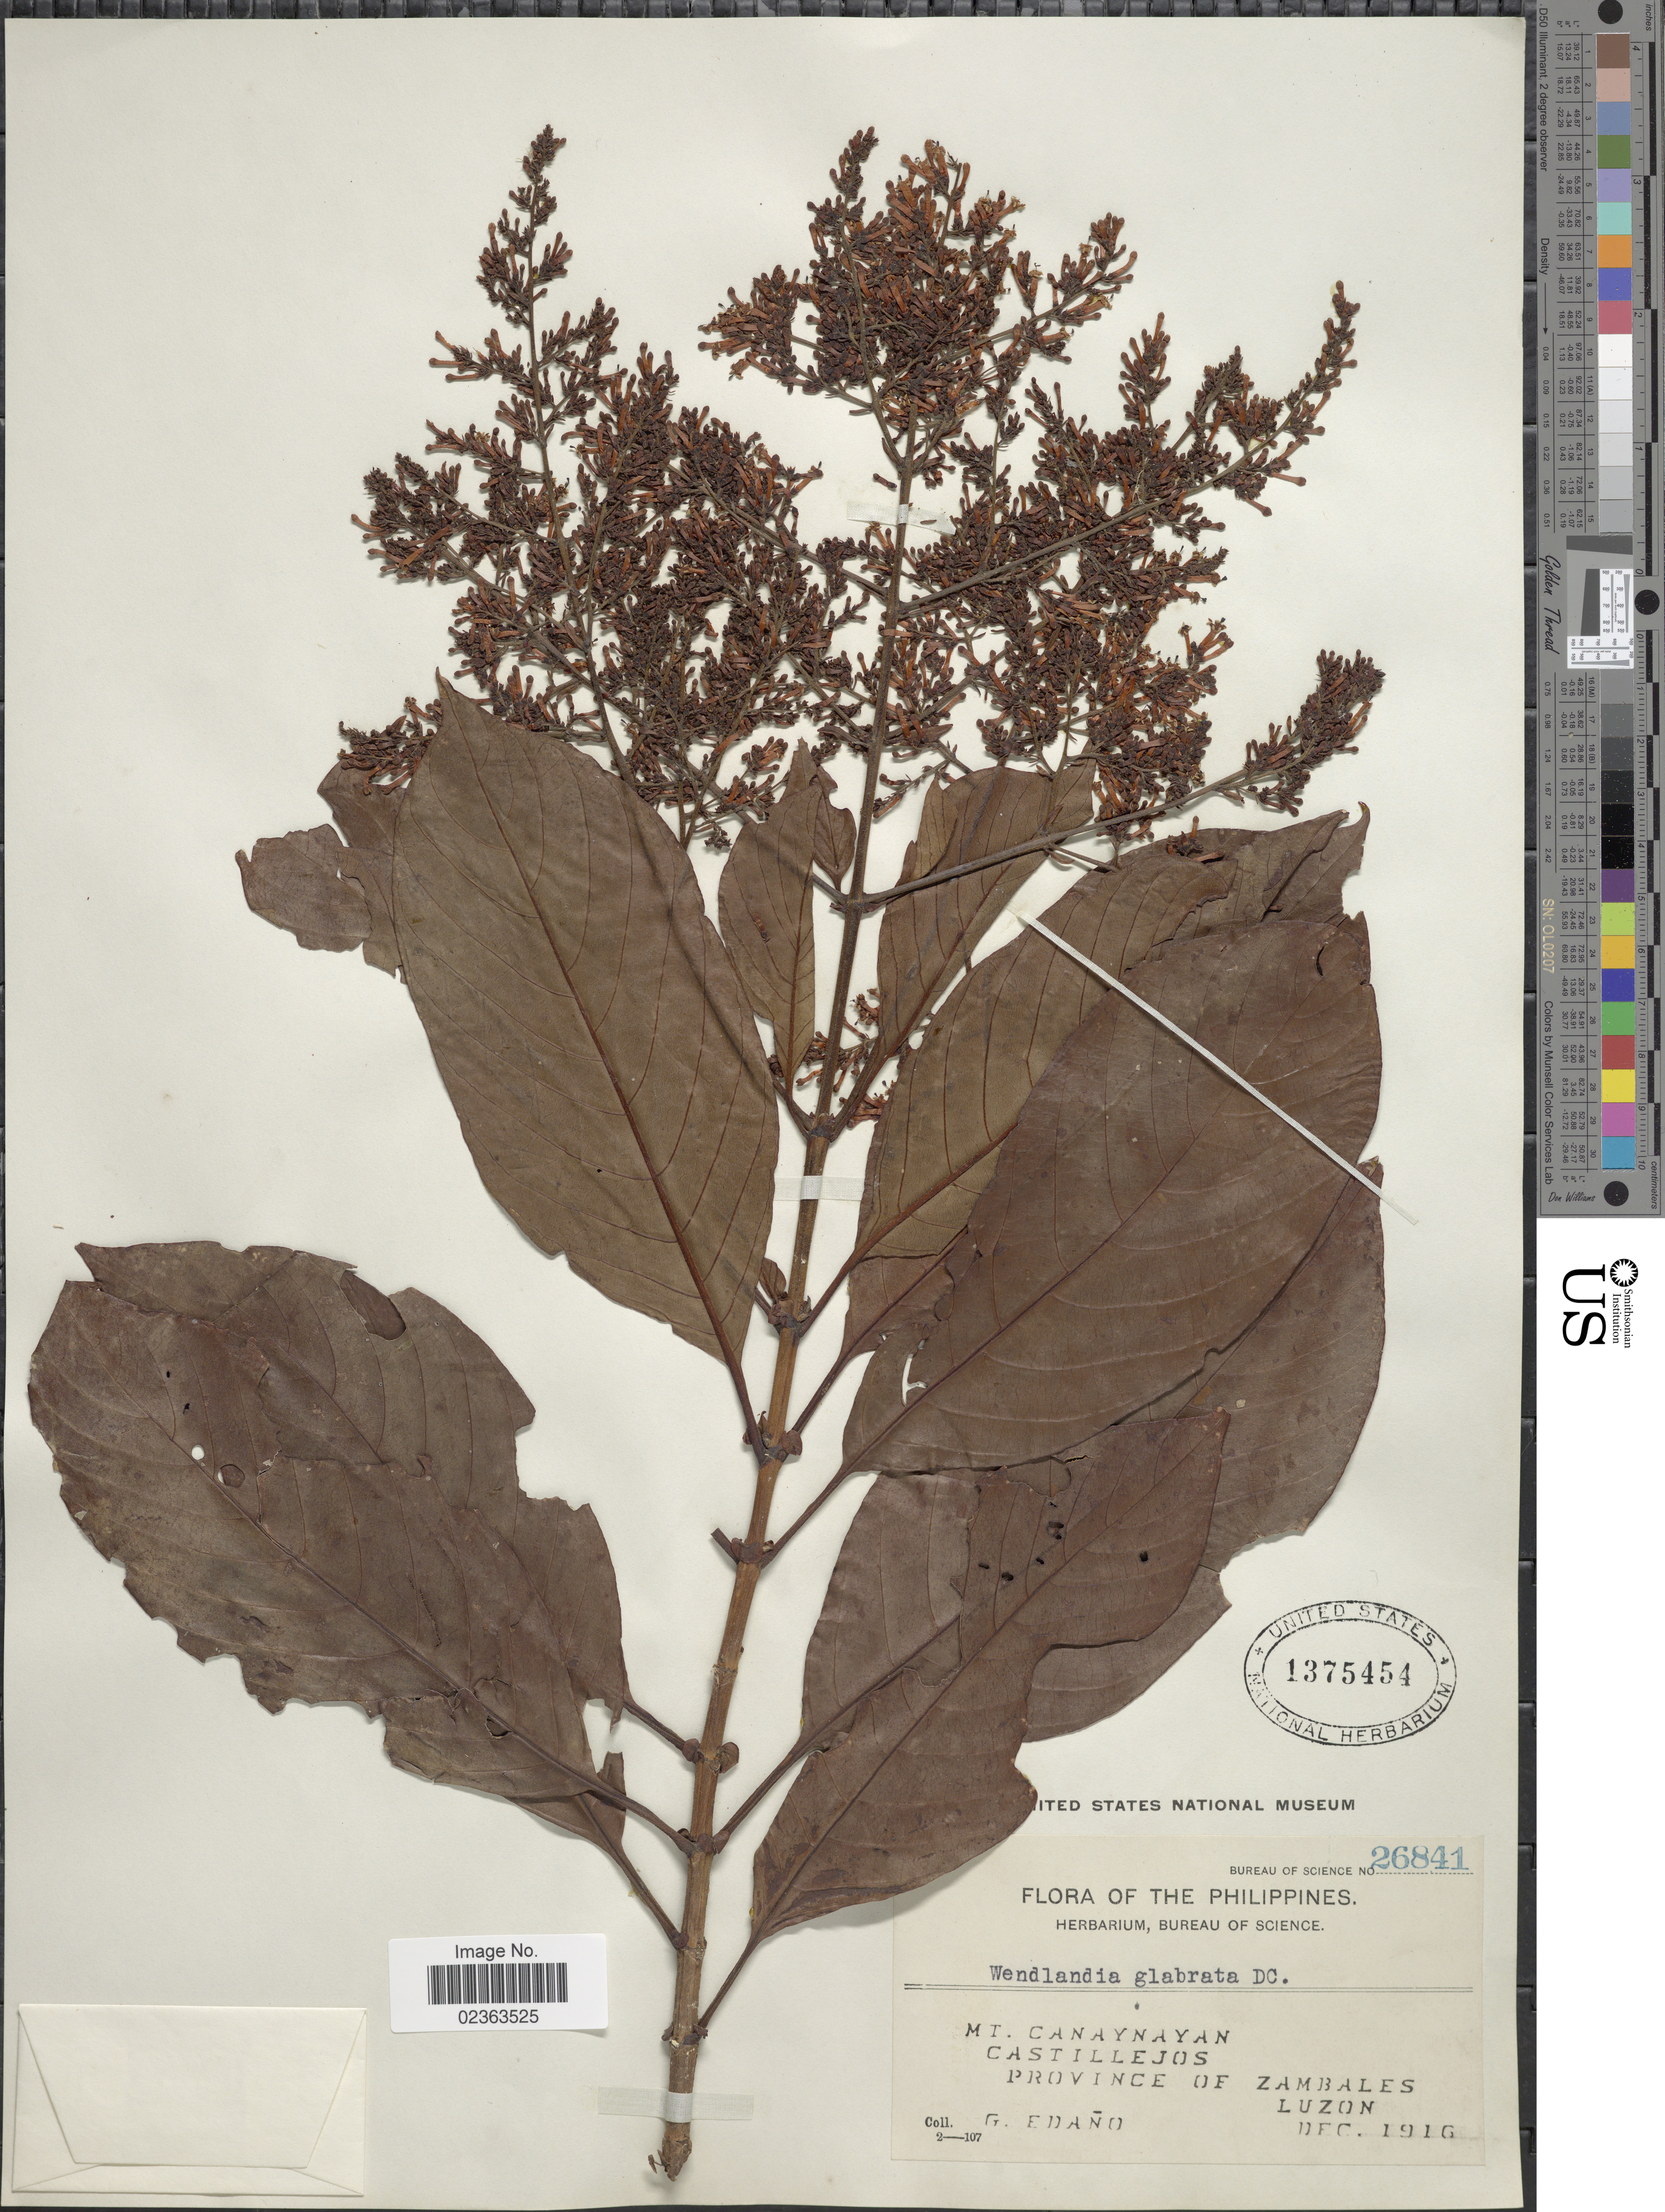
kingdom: Plantae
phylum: Tracheophyta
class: Magnoliopsida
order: Gentianales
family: Rubiaceae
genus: Wendlandia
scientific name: Wendlandia glabrata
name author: DC.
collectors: G. Edaño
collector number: Bureau of Science 26841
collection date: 1916-12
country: Philippines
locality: Mt. Canaynayan, Castillejos, Province of Zambales, Luzon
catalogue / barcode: US 1375454